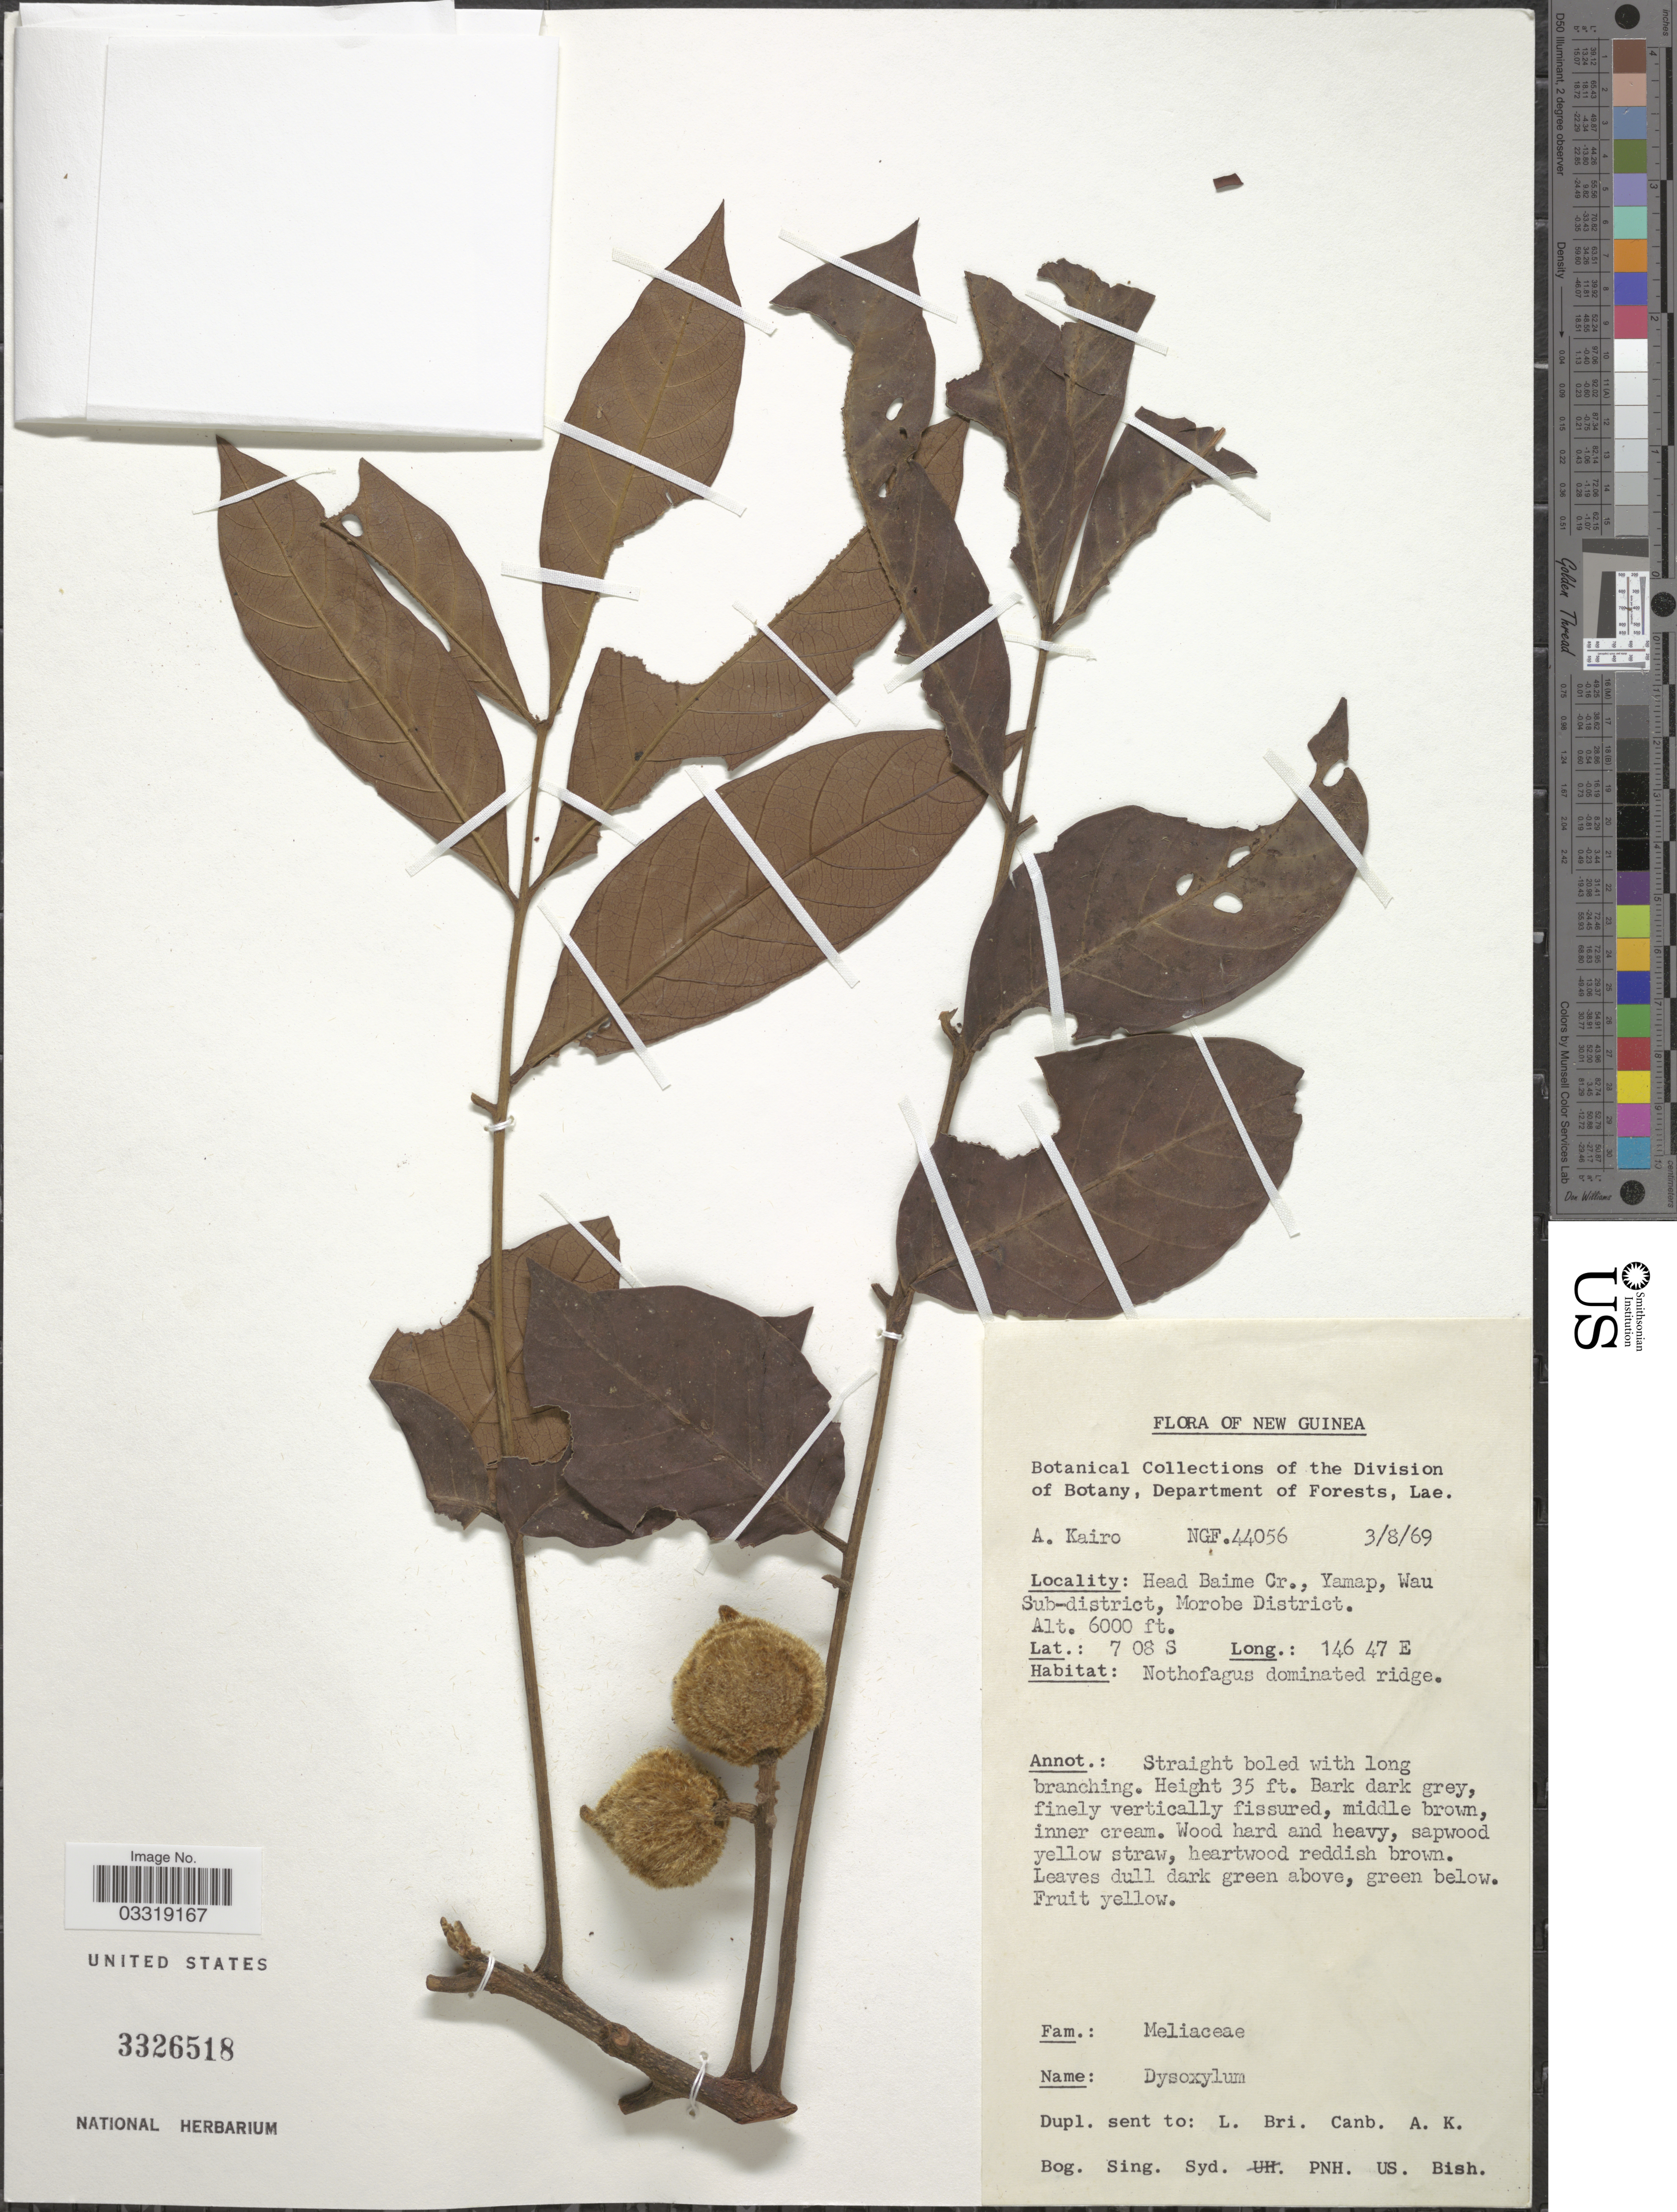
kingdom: Plantae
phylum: Tracheophyta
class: Magnoliopsida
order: Sapindales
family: Meliaceae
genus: Didymocheton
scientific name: Didymocheton setosus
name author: (Span.) Mabb. & Holzmeyer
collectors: A. Kairo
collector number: NGF 44056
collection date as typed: Transcribed d/m/y: 3/8/69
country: Papua New Guinea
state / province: Morobe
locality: New Guinea. Head Baime Cr., Yamap, Wau Sub-district, Morobe District.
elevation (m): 1829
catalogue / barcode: US 3326518